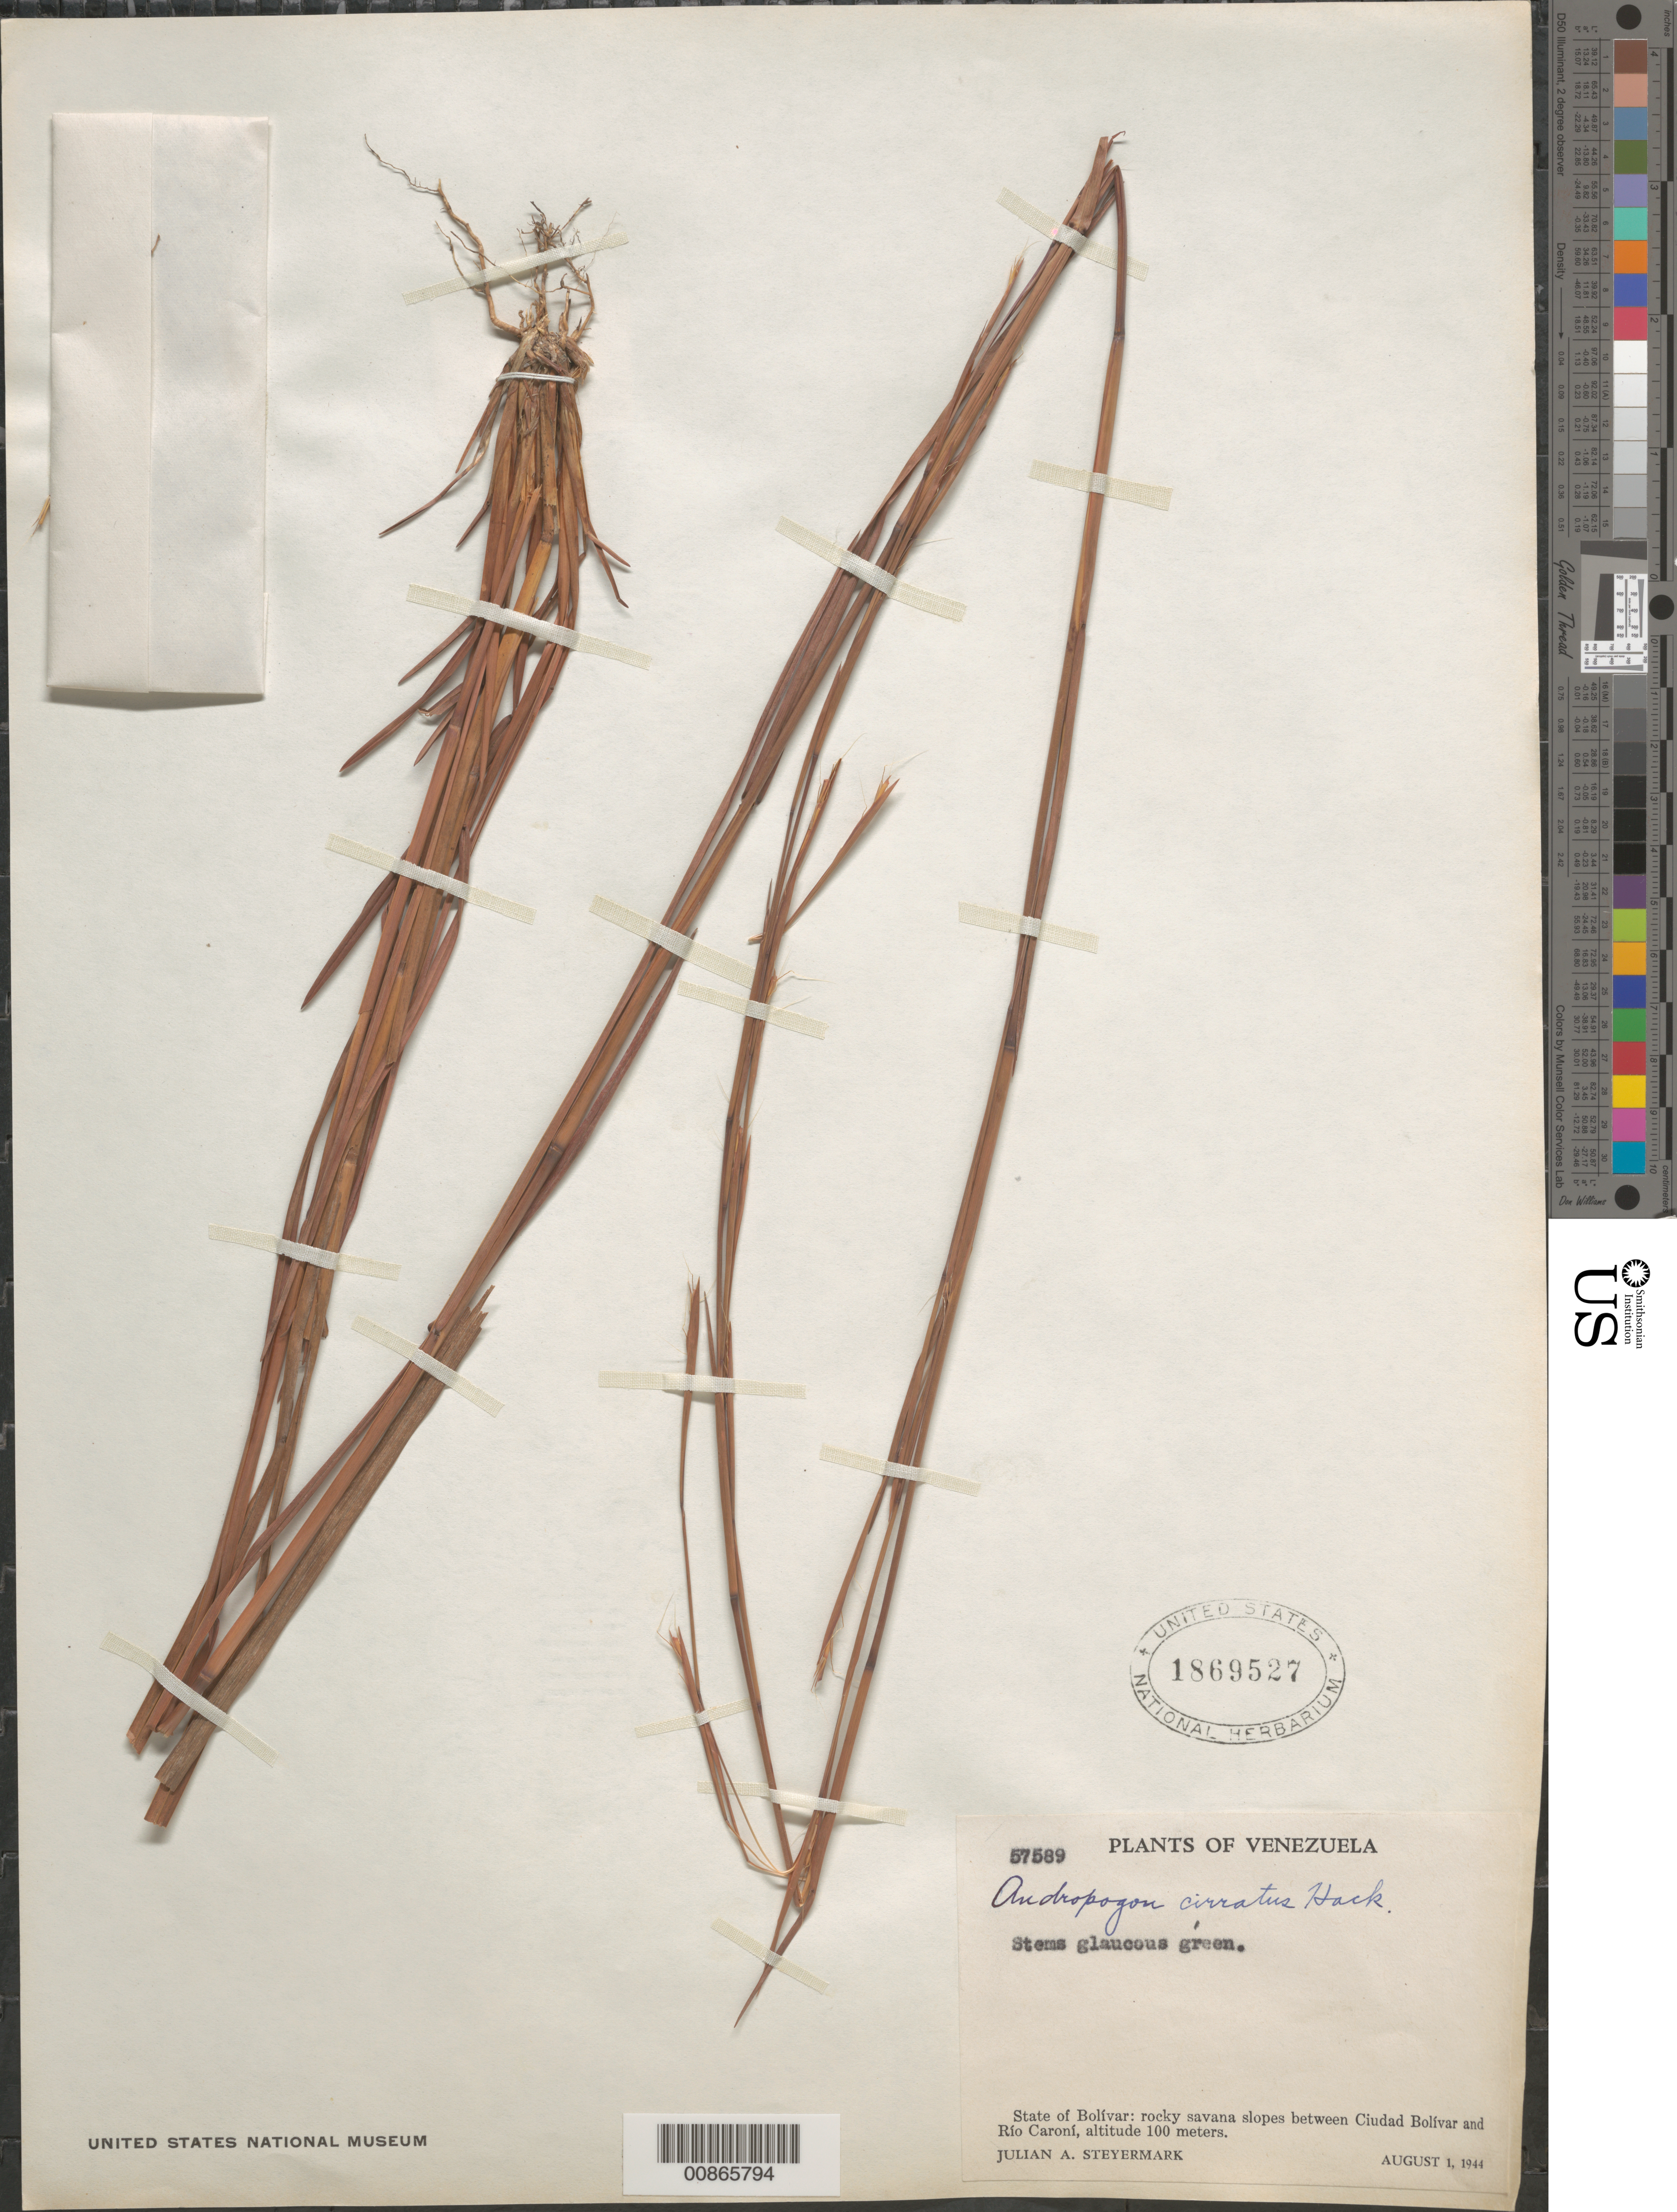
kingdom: Plantae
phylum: Tracheophyta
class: Liliopsida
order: Poales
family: Poaceae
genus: Schizachyrium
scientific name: Schizachyrium cirratum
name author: (Hack.) Wooton & Standl.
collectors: J. Steyermark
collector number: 57589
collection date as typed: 1-Aug-44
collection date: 1944-08-01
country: Venezuela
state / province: Bolívar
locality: Ciudad Bolívar to Río Caroní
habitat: Rocky savanna slopes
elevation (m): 100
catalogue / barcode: US 1869527